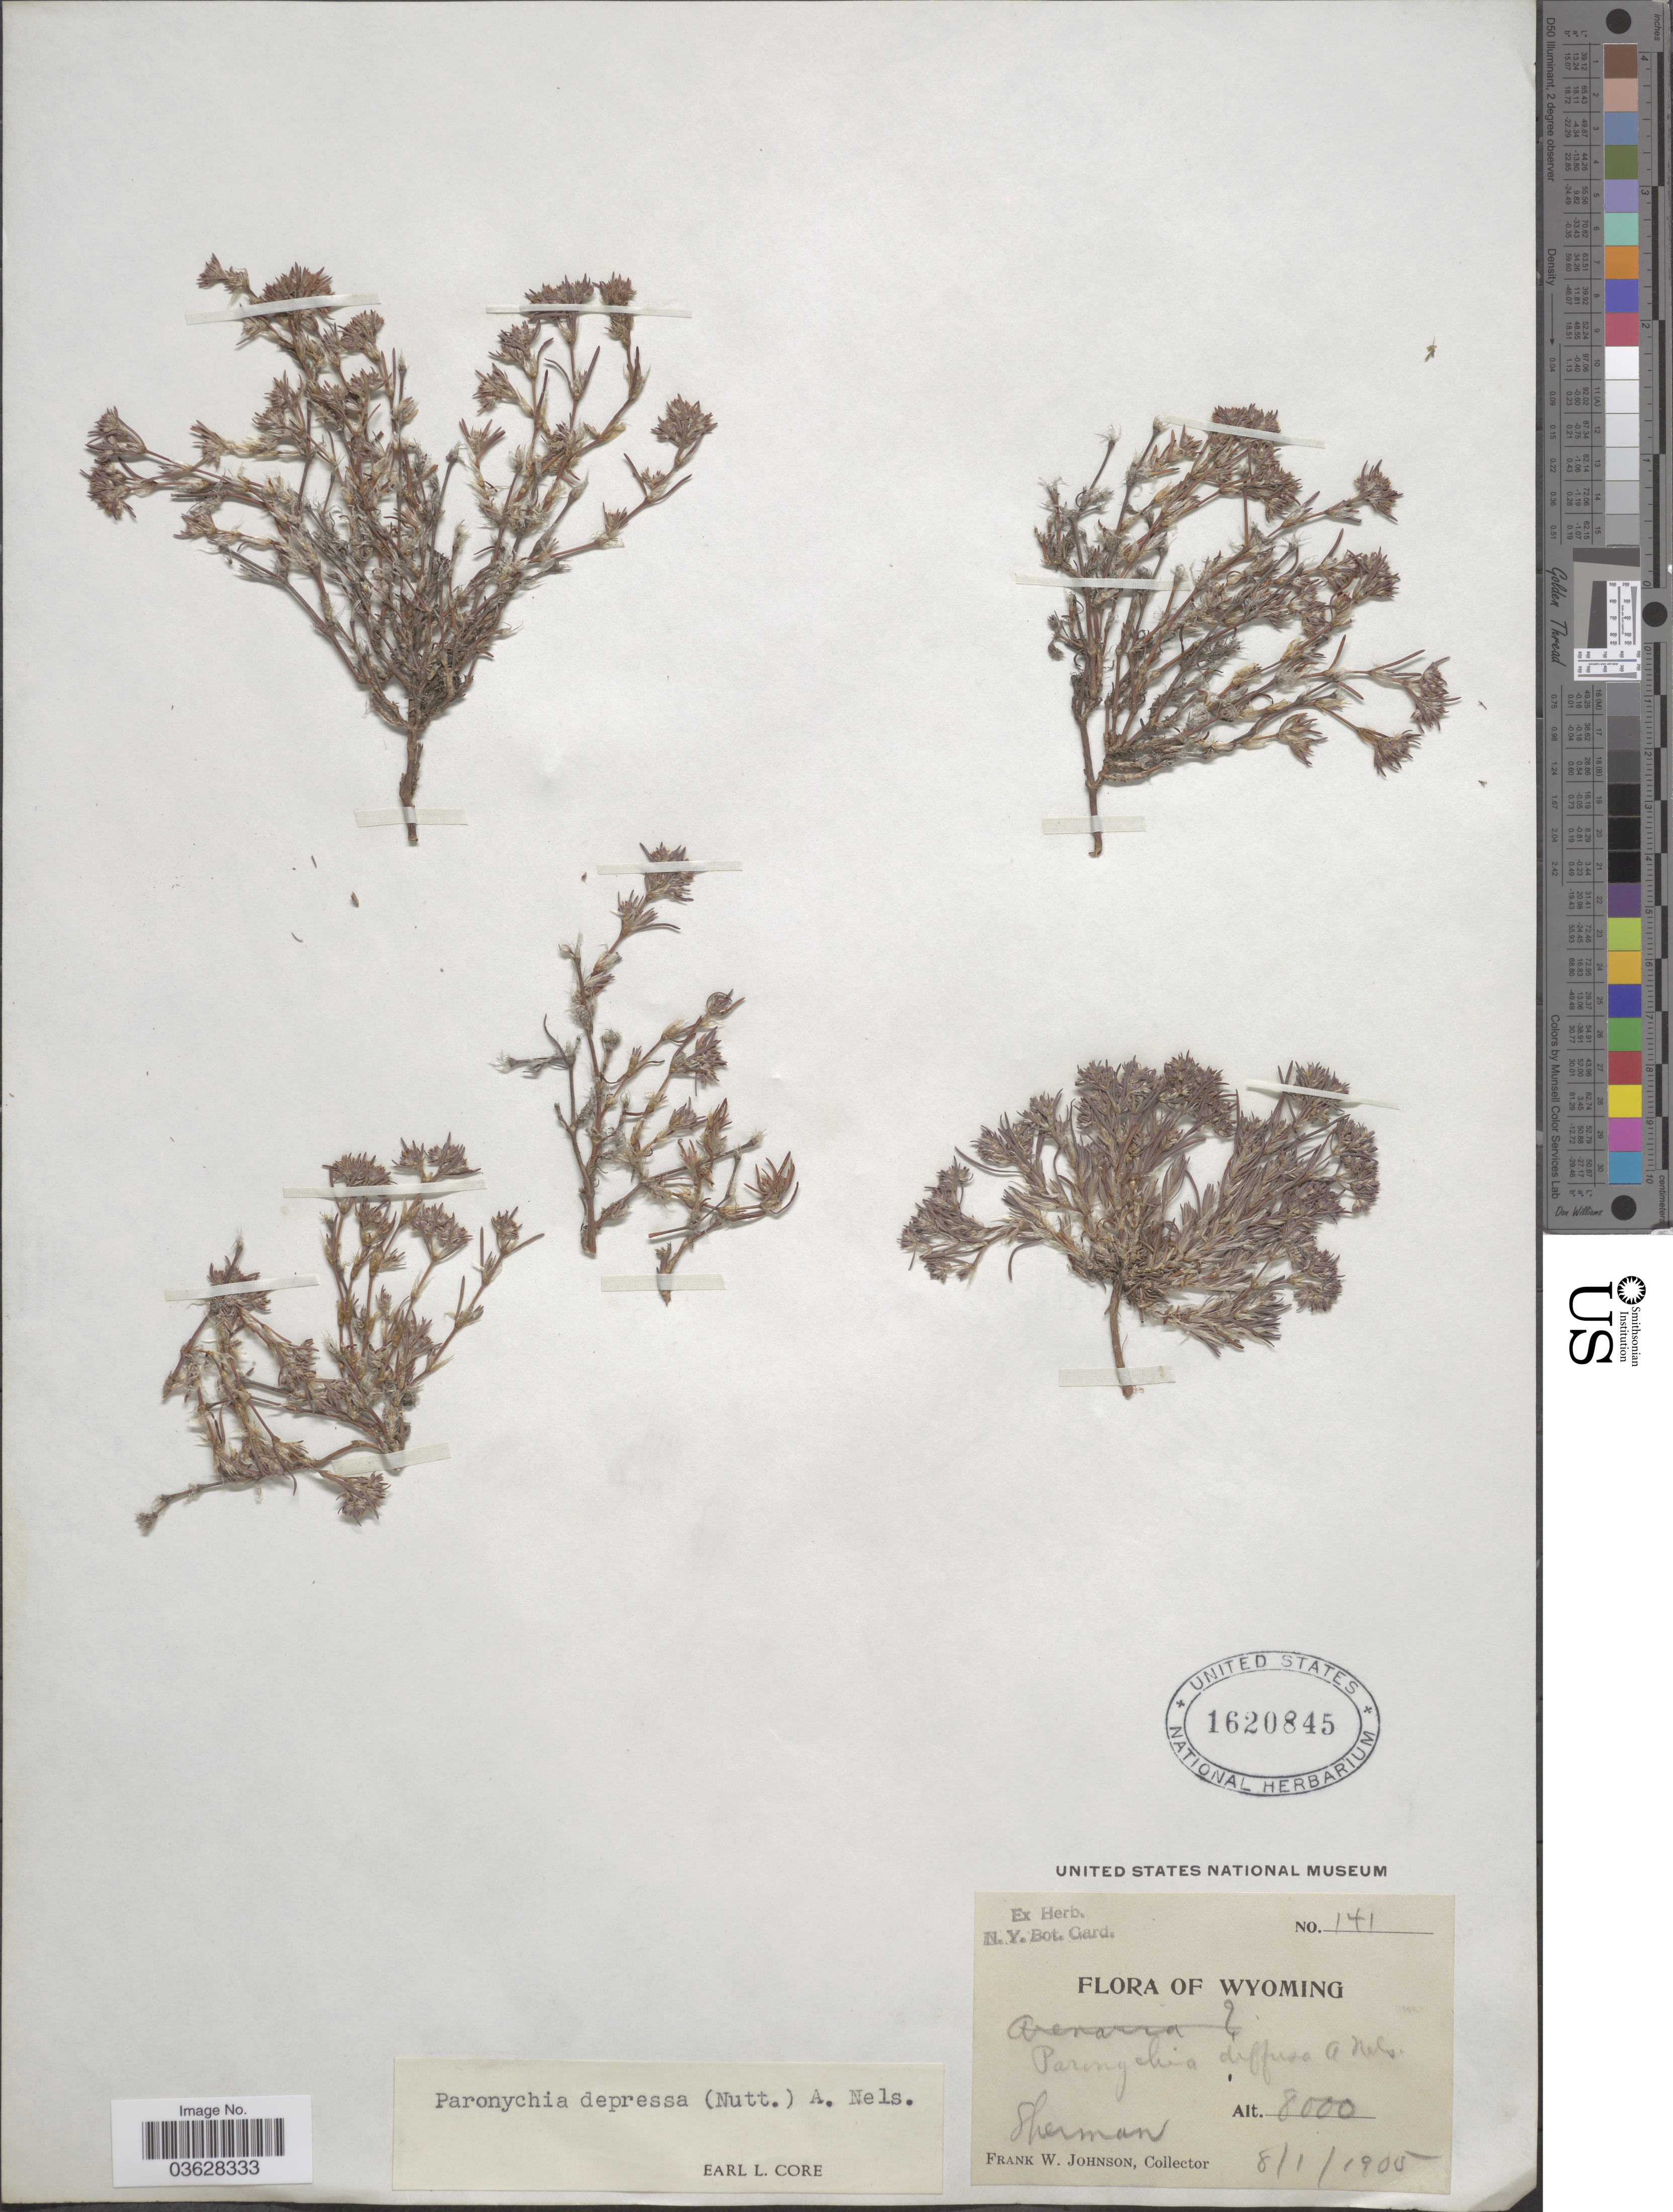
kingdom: Plantae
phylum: Tracheophyta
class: Magnoliopsida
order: Caryophyllales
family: Caryophyllaceae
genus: Paronychia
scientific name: Paronychia depressa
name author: (Torr. & A. Gray) Nutt. ex A. Nelson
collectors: F. W. Johnson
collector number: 141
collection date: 1905-08-01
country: United States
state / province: Wyoming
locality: Sherman.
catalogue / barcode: US 1620845